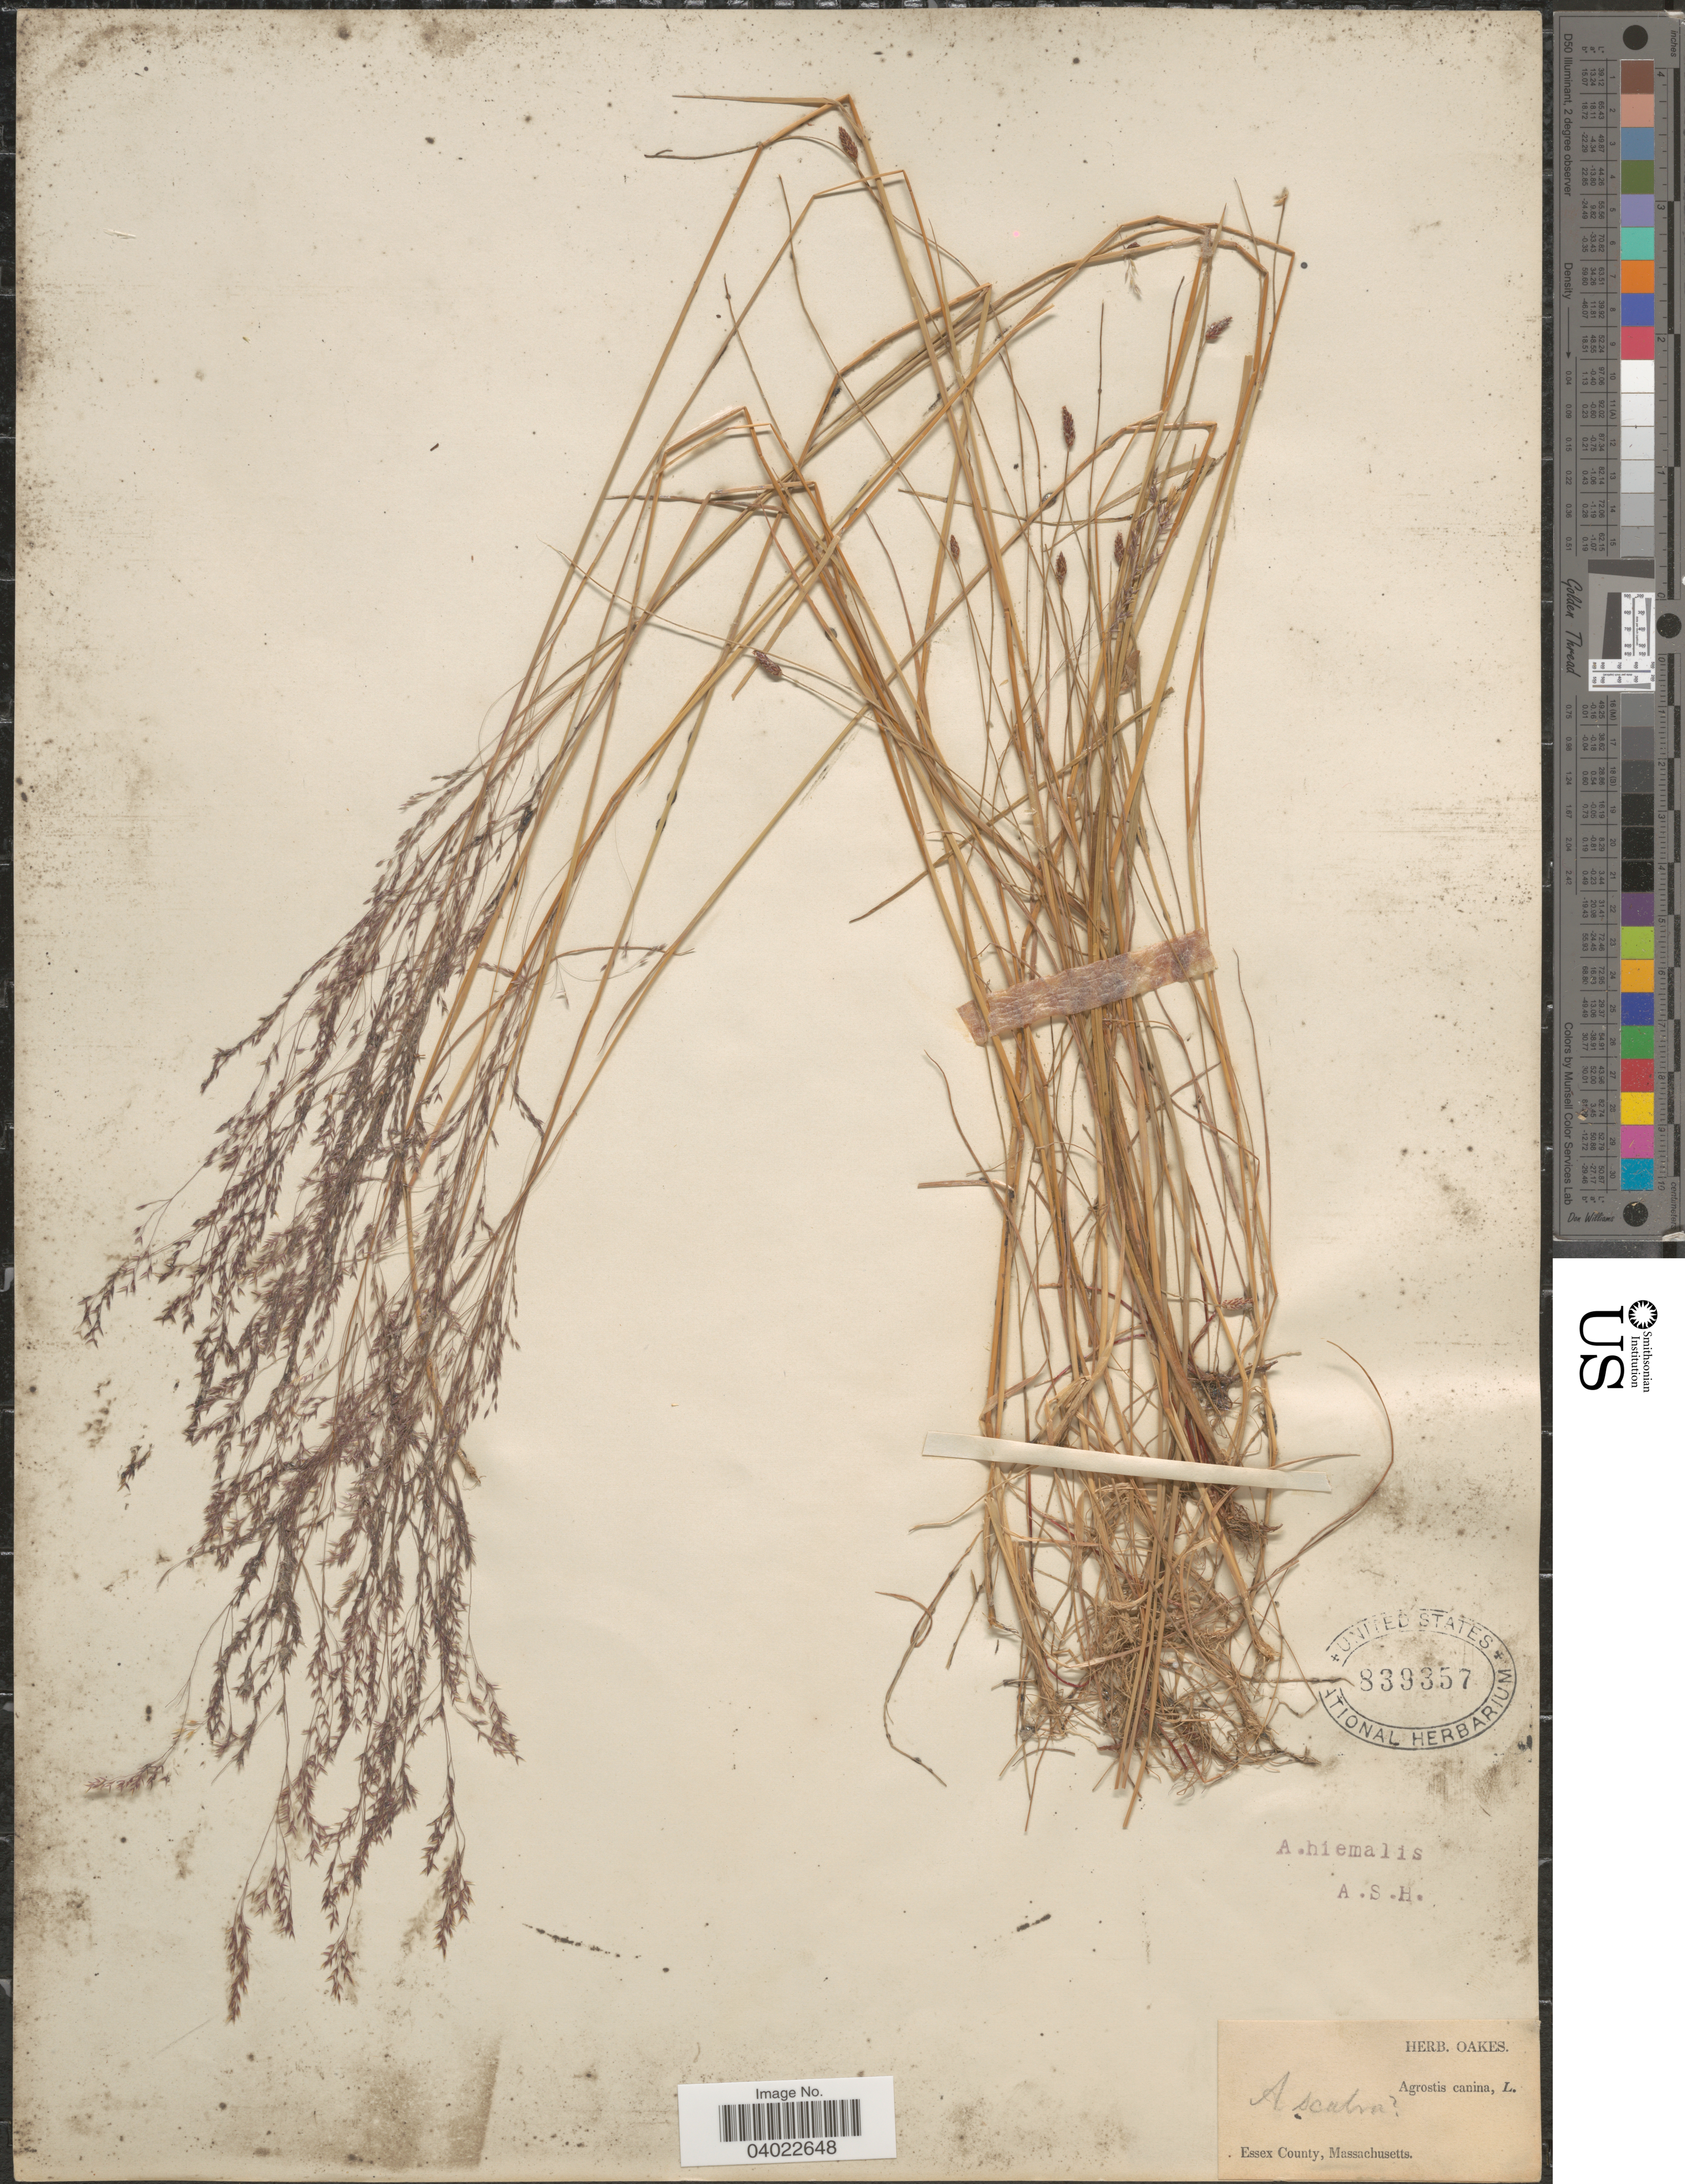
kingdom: Plantae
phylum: Tracheophyta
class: Liliopsida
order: Poales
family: Poaceae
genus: Agrostis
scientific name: Agrostis scabra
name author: Willd.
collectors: ex herb. Oakes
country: United States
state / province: Massachusetts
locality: Essex County.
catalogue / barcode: US 839357